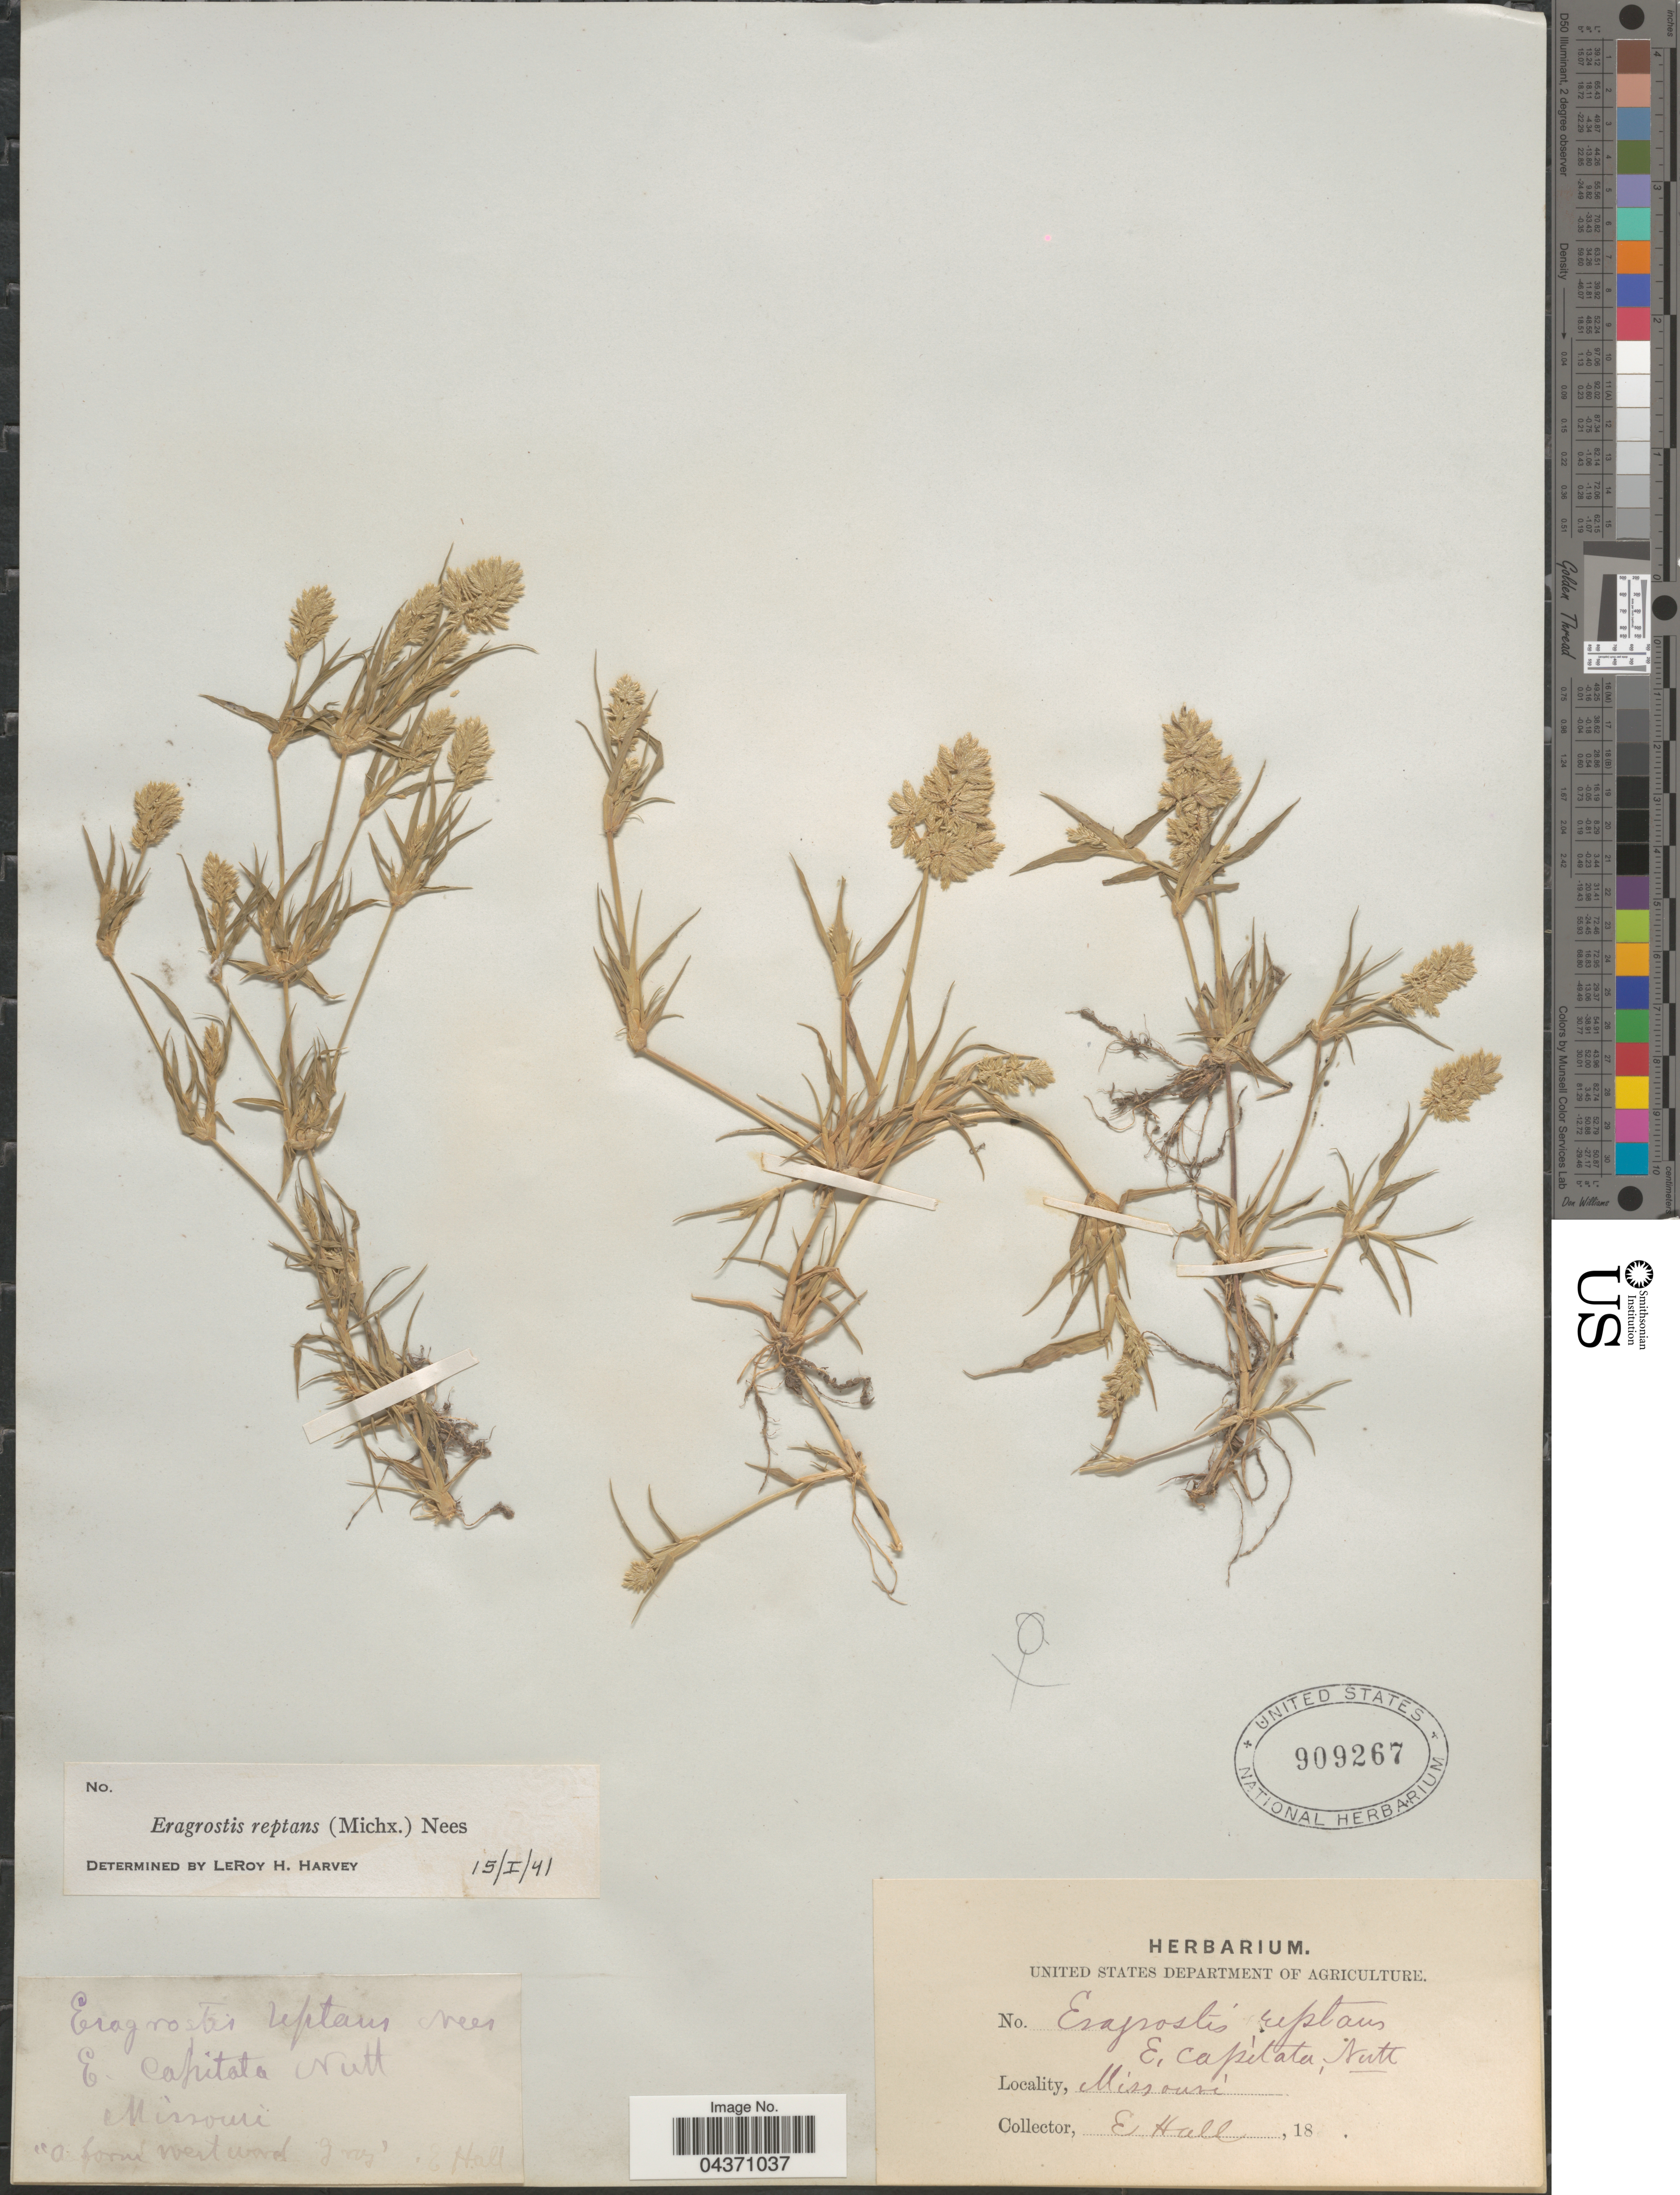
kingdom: Plantae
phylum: Tracheophyta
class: Liliopsida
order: Poales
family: Poaceae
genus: Eragrostis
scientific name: Eragrostis reptans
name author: (Michx.) Nees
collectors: E. Hall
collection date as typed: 18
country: United States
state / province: Missouri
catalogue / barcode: US 909267